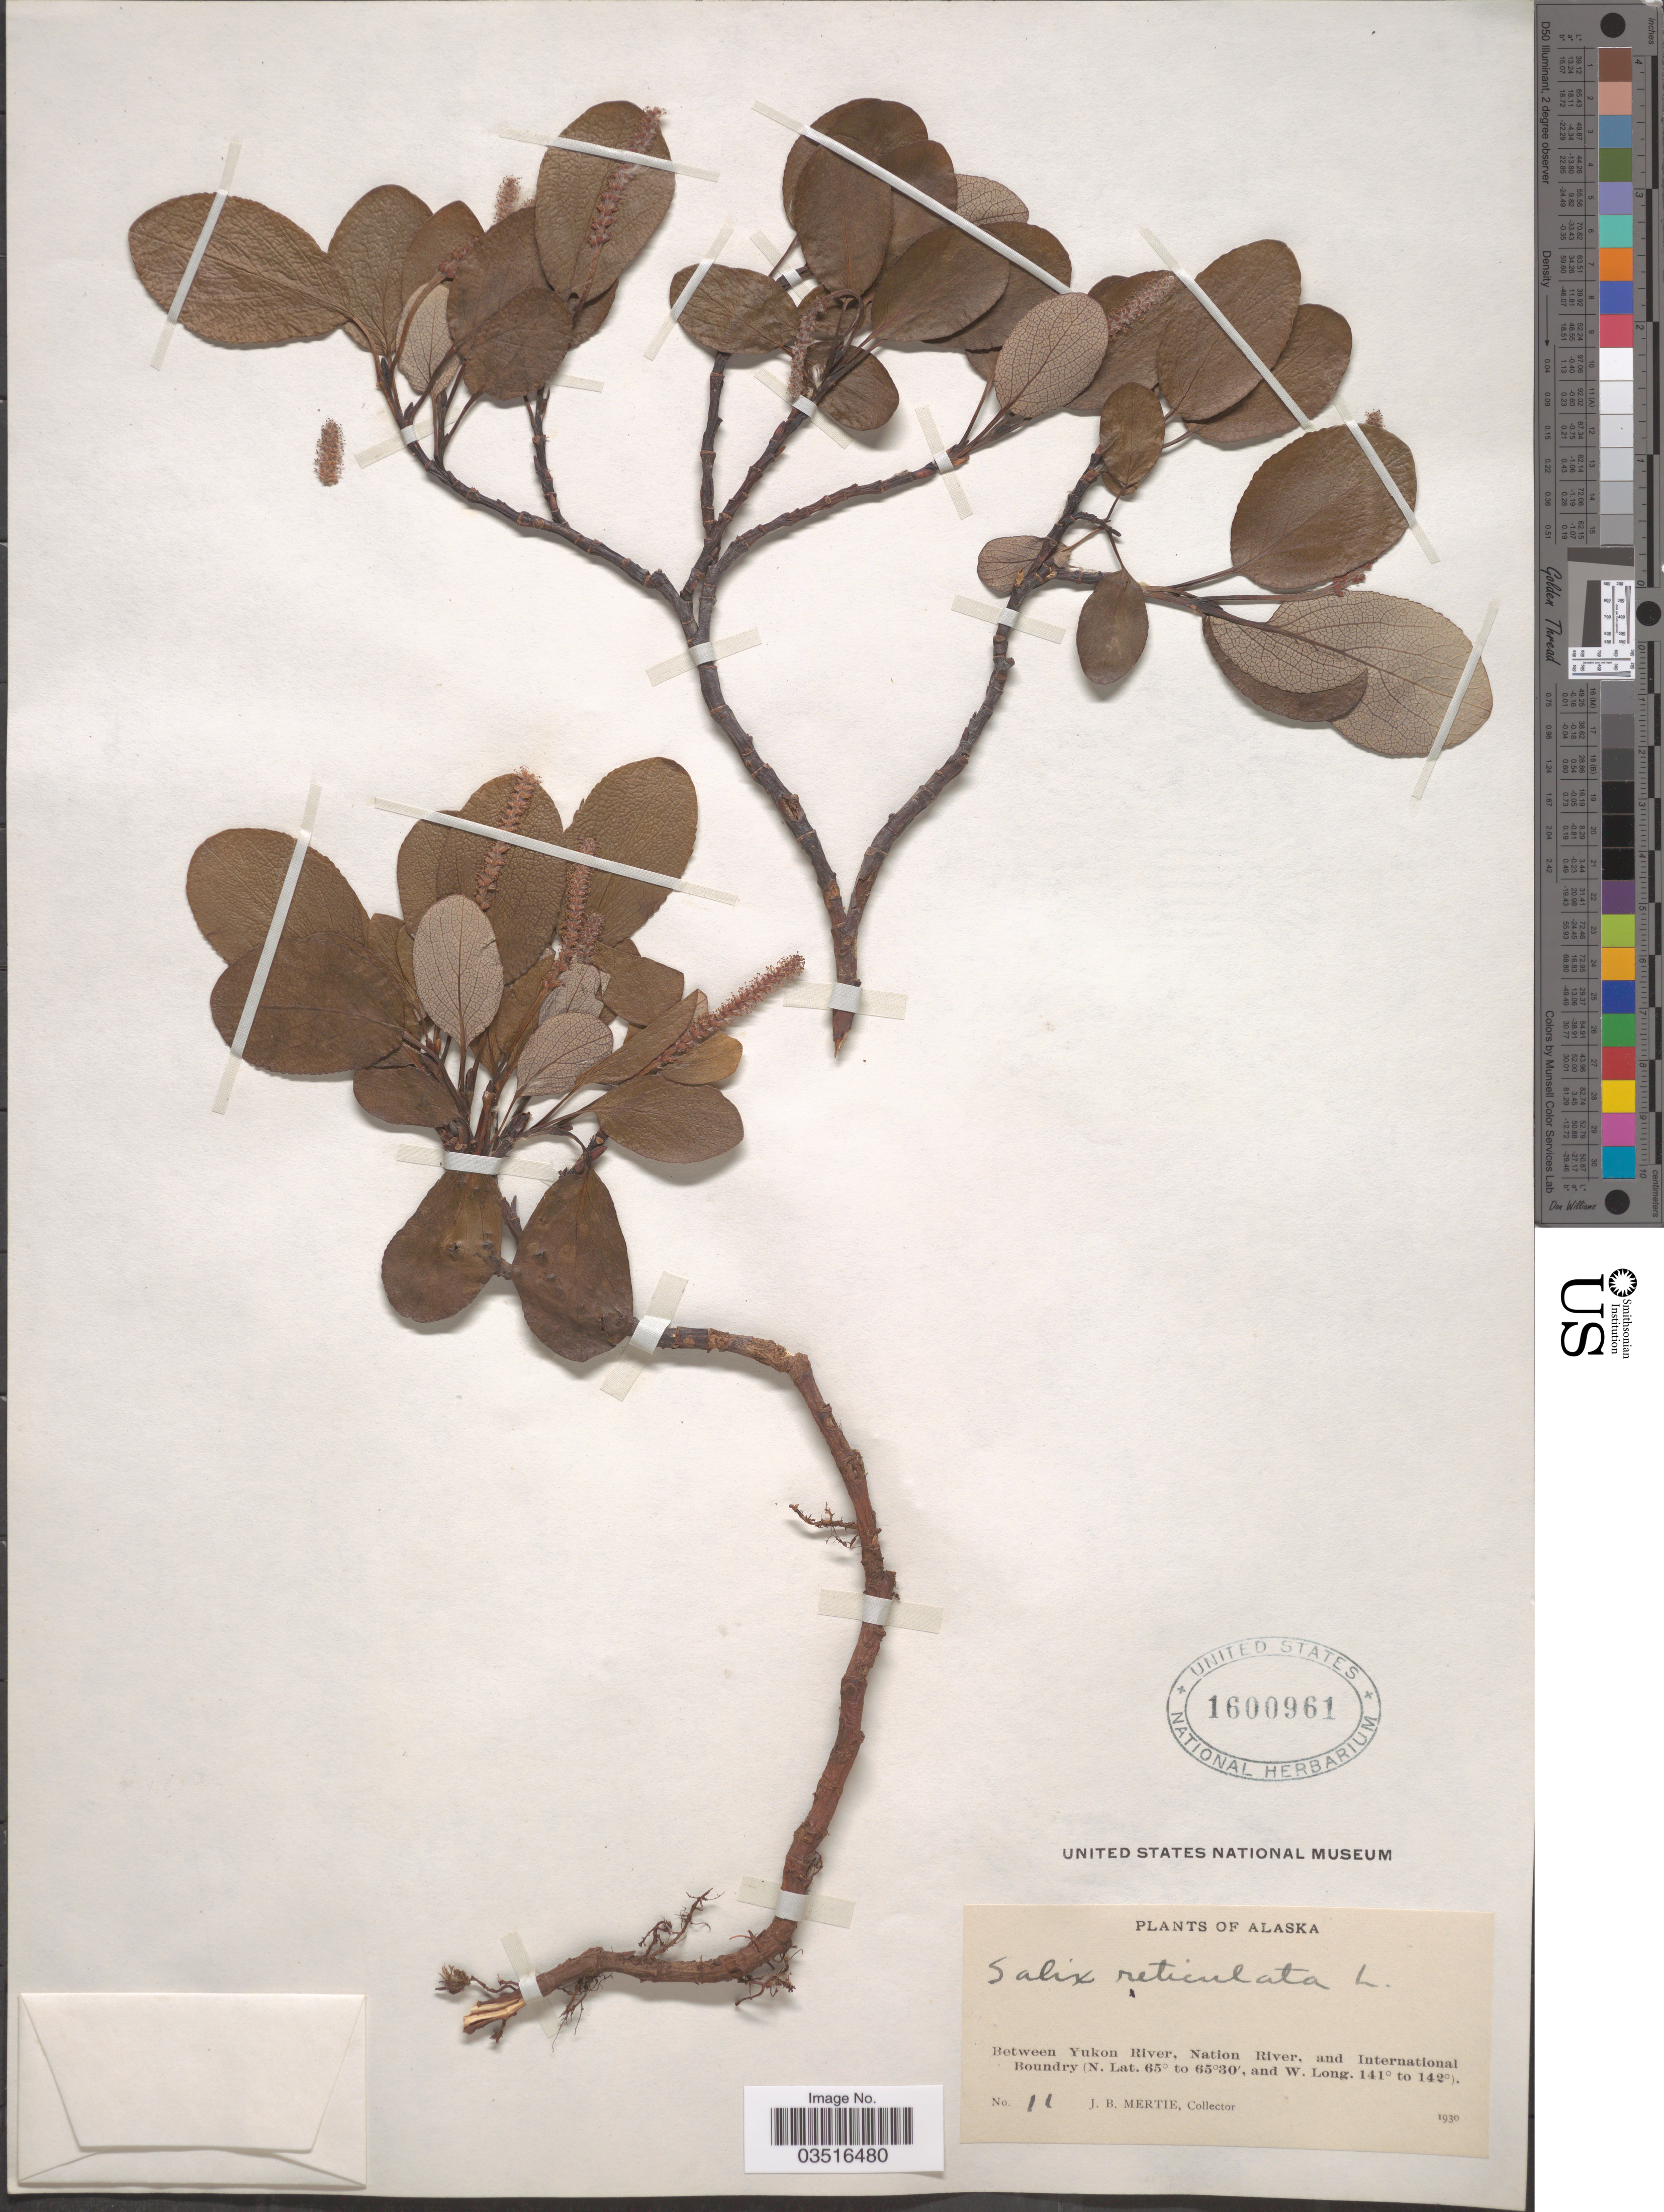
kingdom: Plantae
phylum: Tracheophyta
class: Magnoliopsida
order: Malpighiales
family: Salicaceae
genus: Salix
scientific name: Salix reticulata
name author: L.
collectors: J. Mertie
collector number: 11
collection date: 1930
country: United States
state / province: Alaska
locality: Between Yukon River, Nation River, and International Boundary.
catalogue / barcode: US 1600961